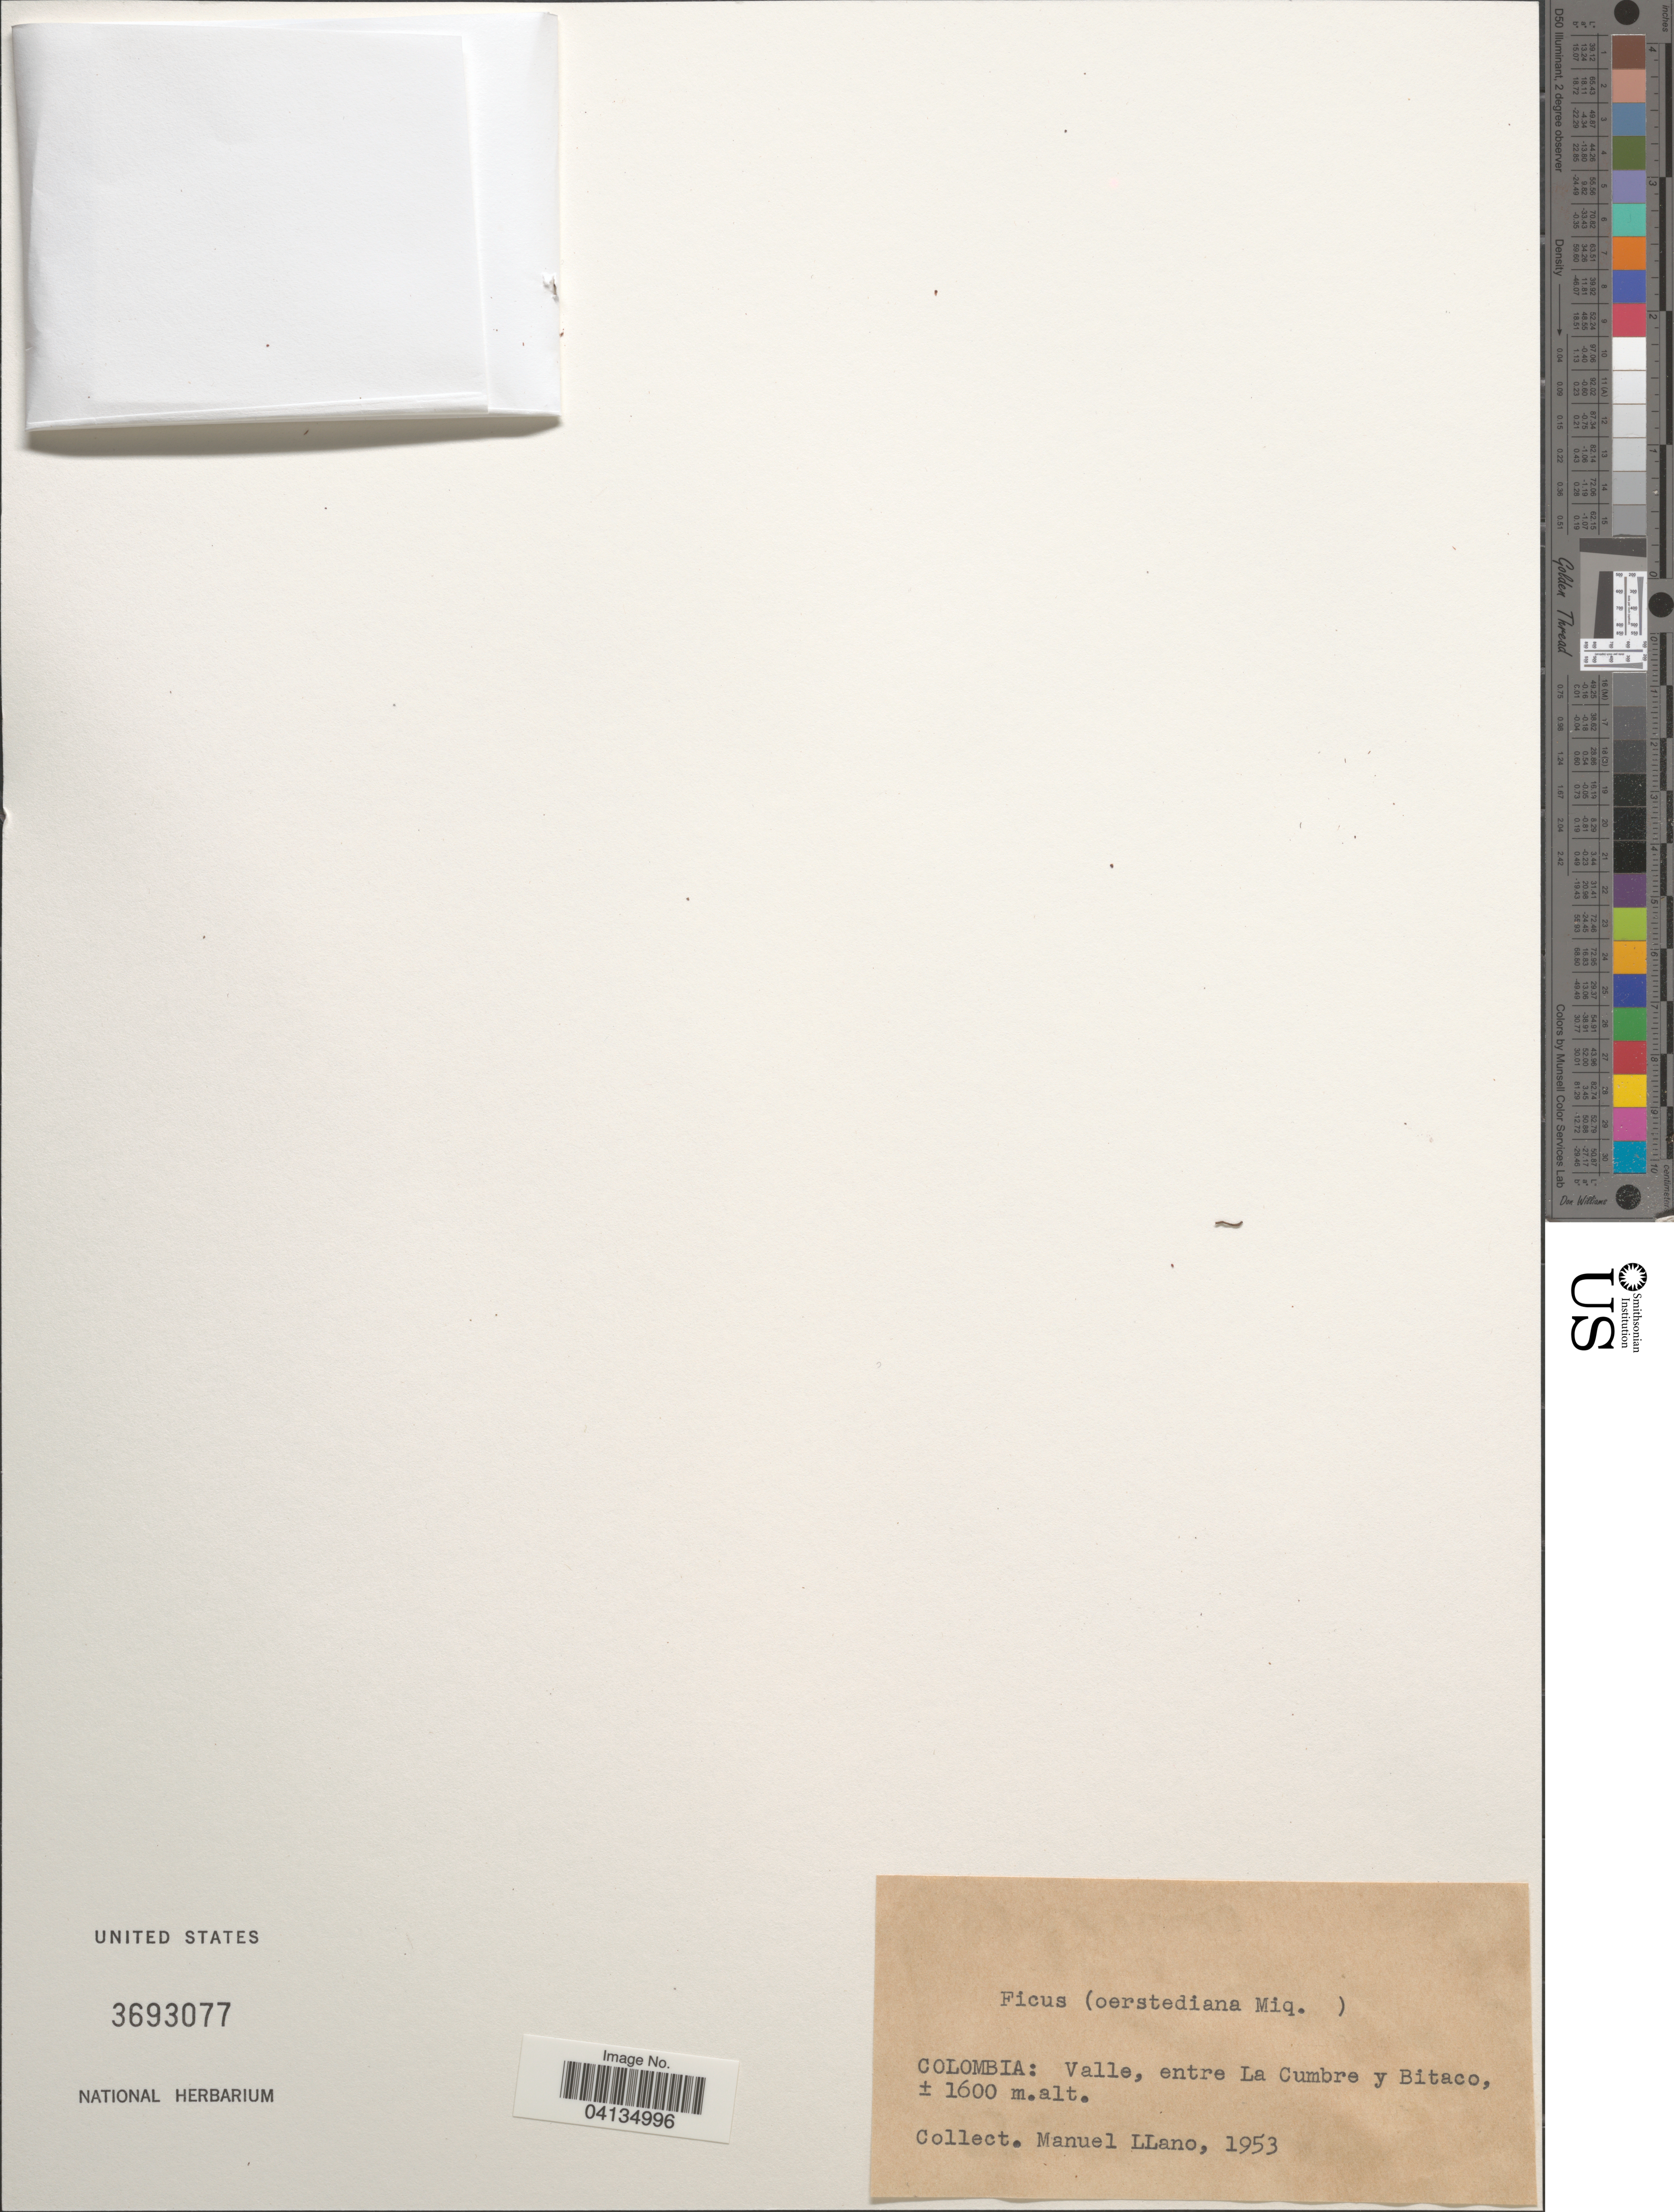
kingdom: Plantae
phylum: Tracheophyta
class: Magnoliopsida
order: Rosales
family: Moraceae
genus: Ficus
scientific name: Ficus sp.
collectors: M. Llano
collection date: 1953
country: Colombia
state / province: Valle del Cauca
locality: Valle, entre La Cumbre y Bitaco.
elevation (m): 1600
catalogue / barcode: US 3693077